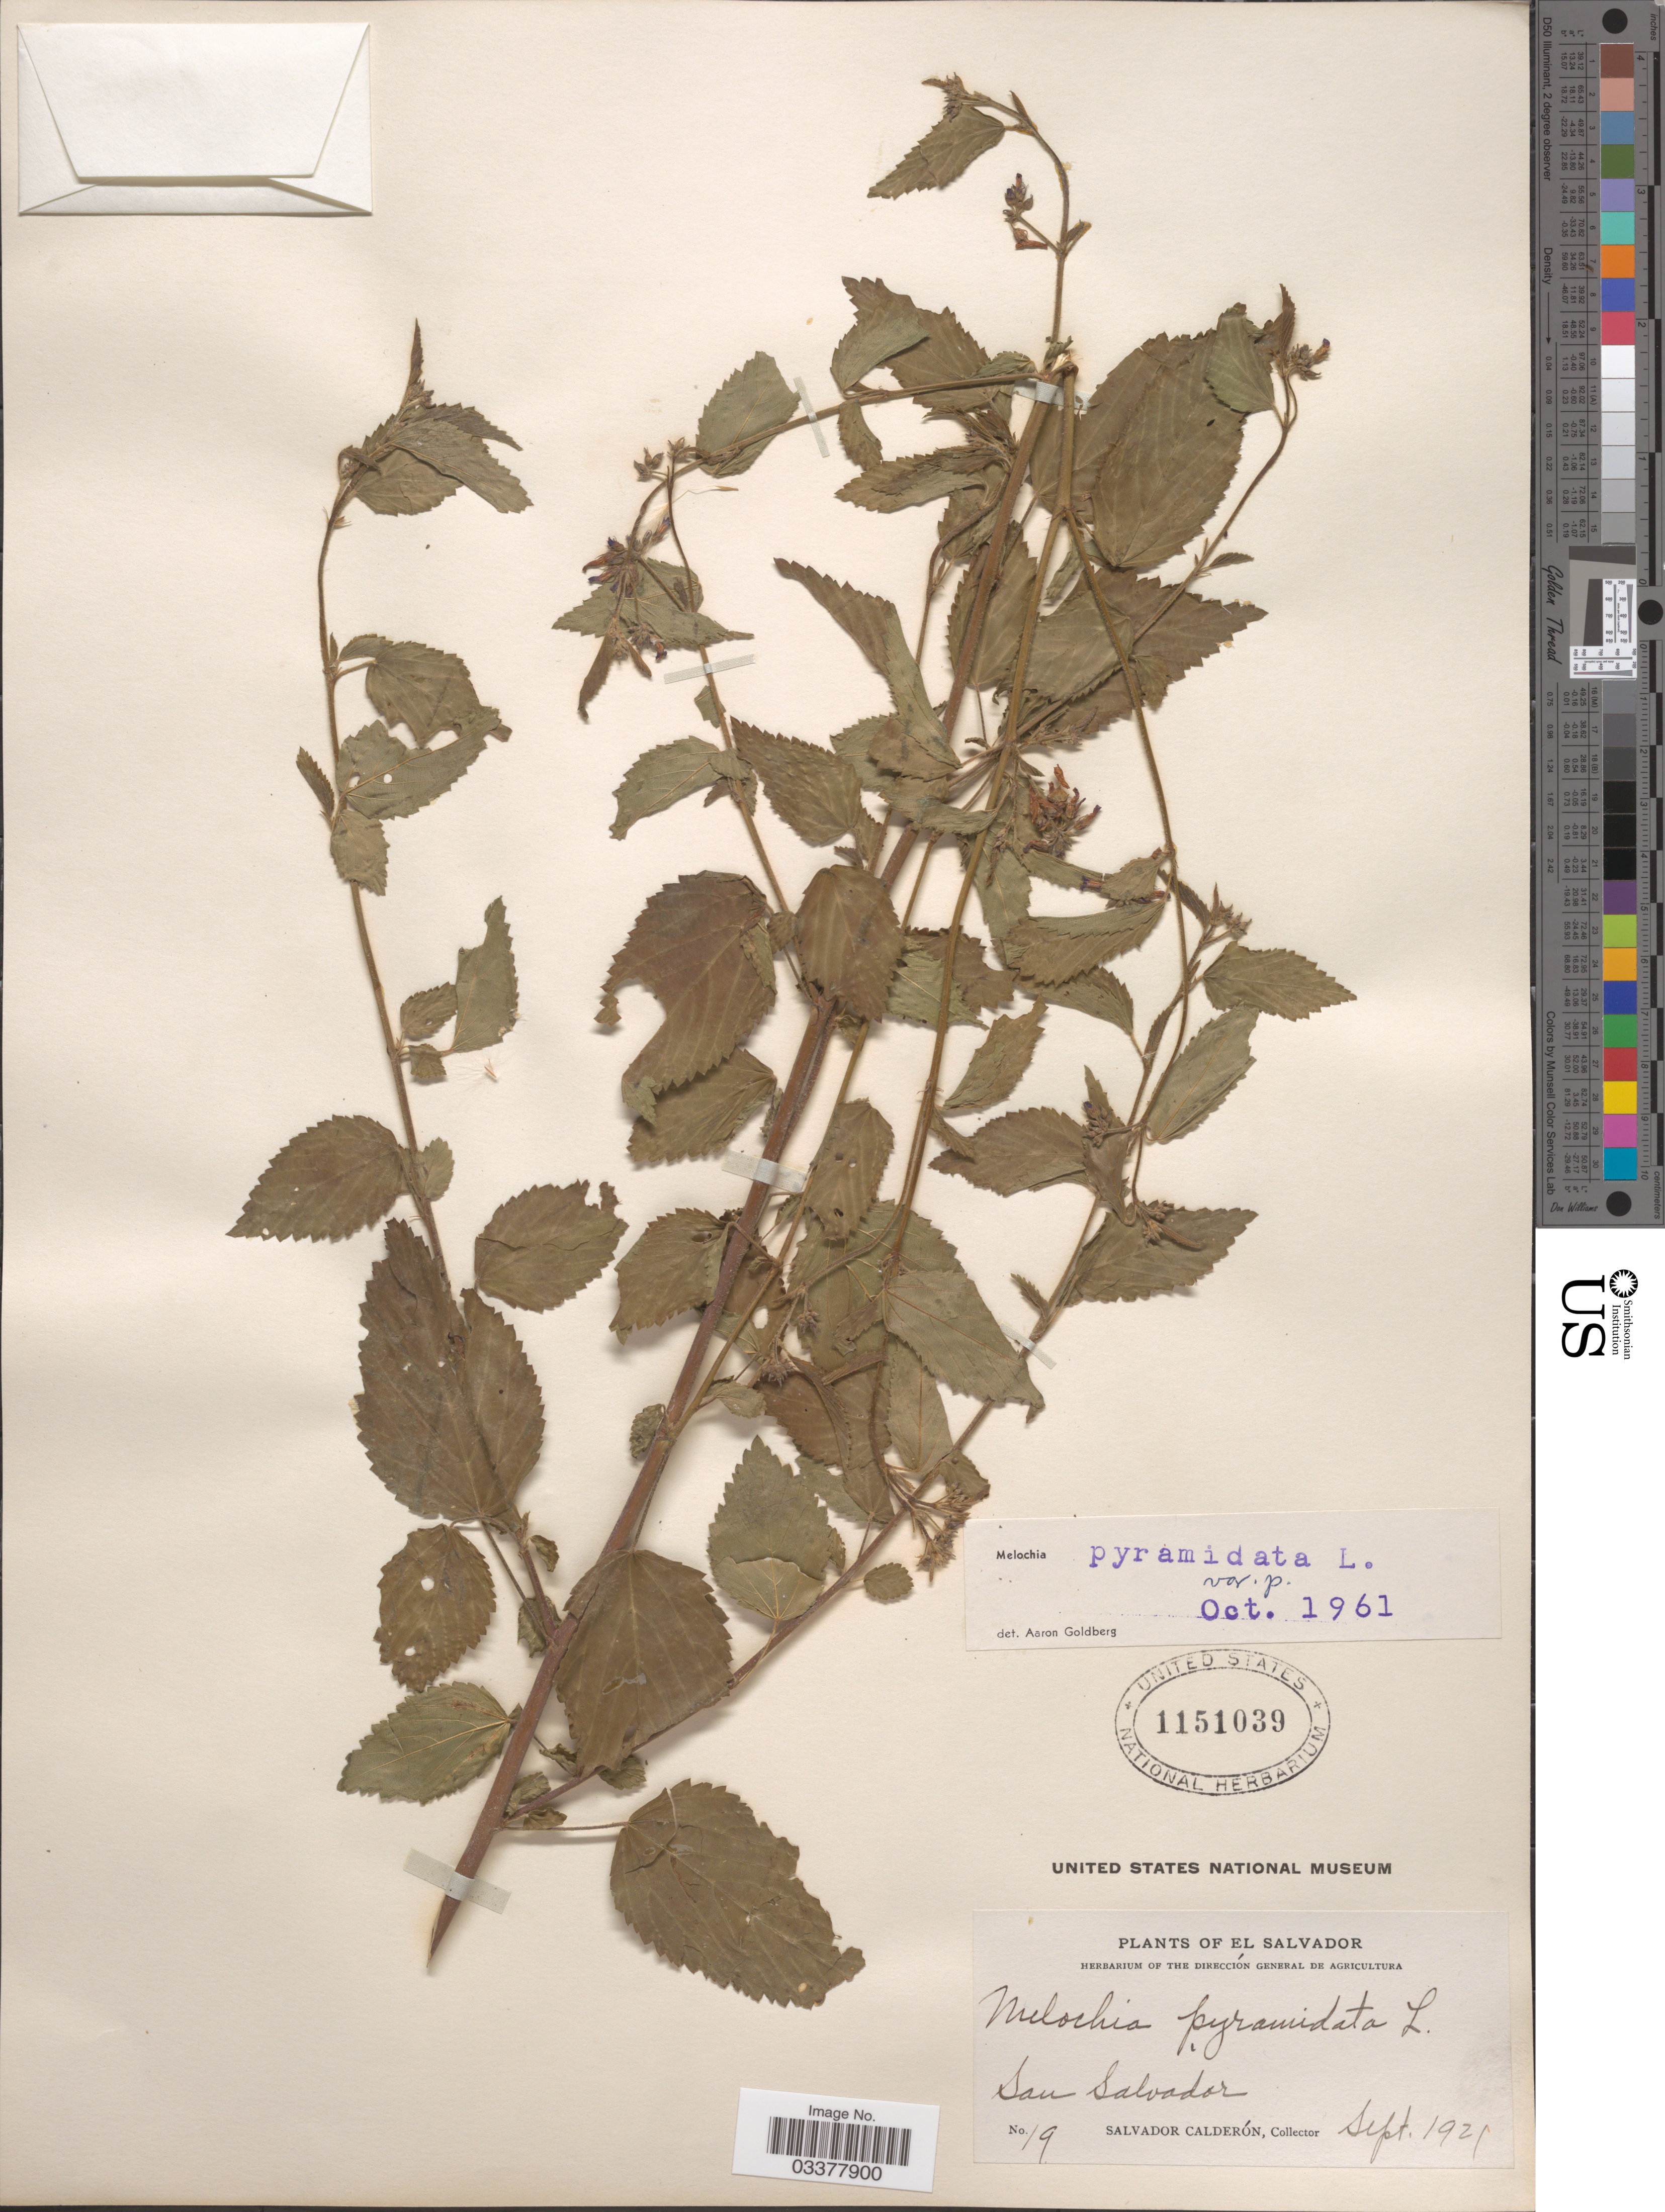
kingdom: Plantae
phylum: Tracheophyta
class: Magnoliopsida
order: Malvales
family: Malvaceae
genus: Melochia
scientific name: Melochia pyramidata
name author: L.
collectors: S. Calderón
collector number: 19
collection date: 1921-09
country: El Salvador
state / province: San Salvador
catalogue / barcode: US 1151039